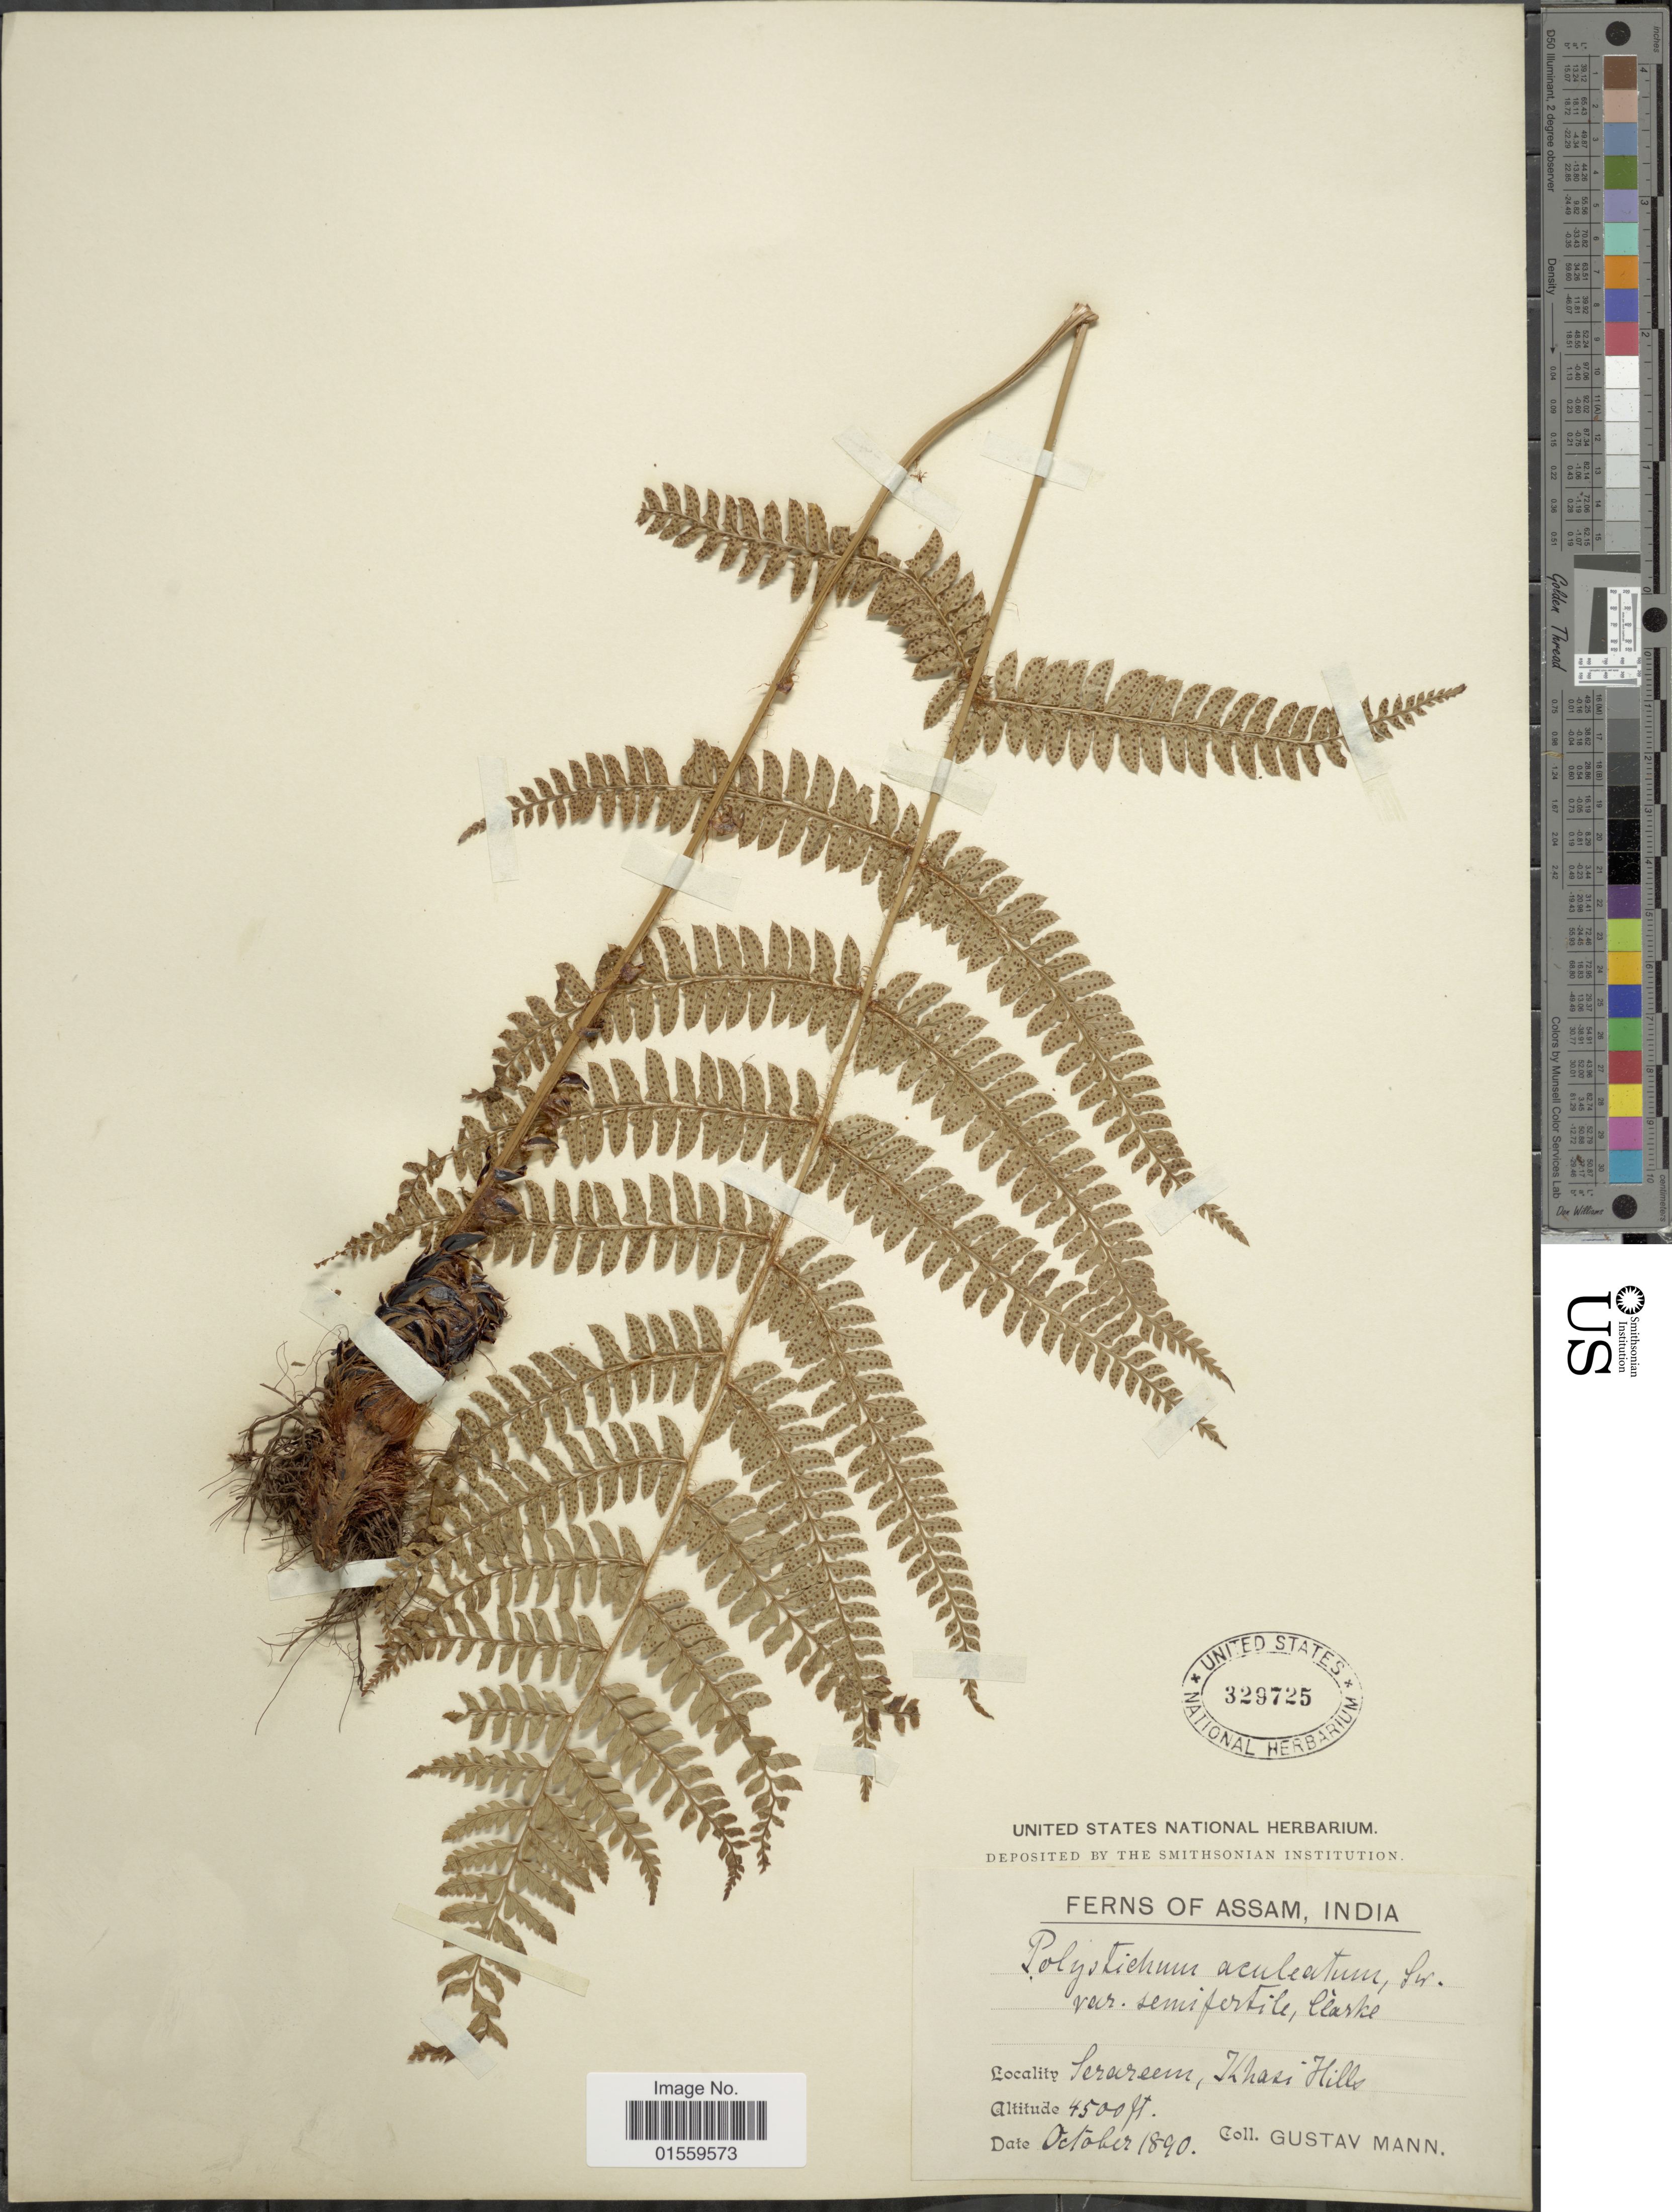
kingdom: Plantae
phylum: Tracheophyta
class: Polypodiopsida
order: Polypodiales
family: Dryopteridaceae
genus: Polystichum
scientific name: Polystichum setiferum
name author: (Forssk.) Moore ex Woynar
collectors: G. Mann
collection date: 1890-10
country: India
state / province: Meghalaya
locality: Assam, India, Serareem, Khasi Hills.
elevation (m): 1372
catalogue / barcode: US 329725